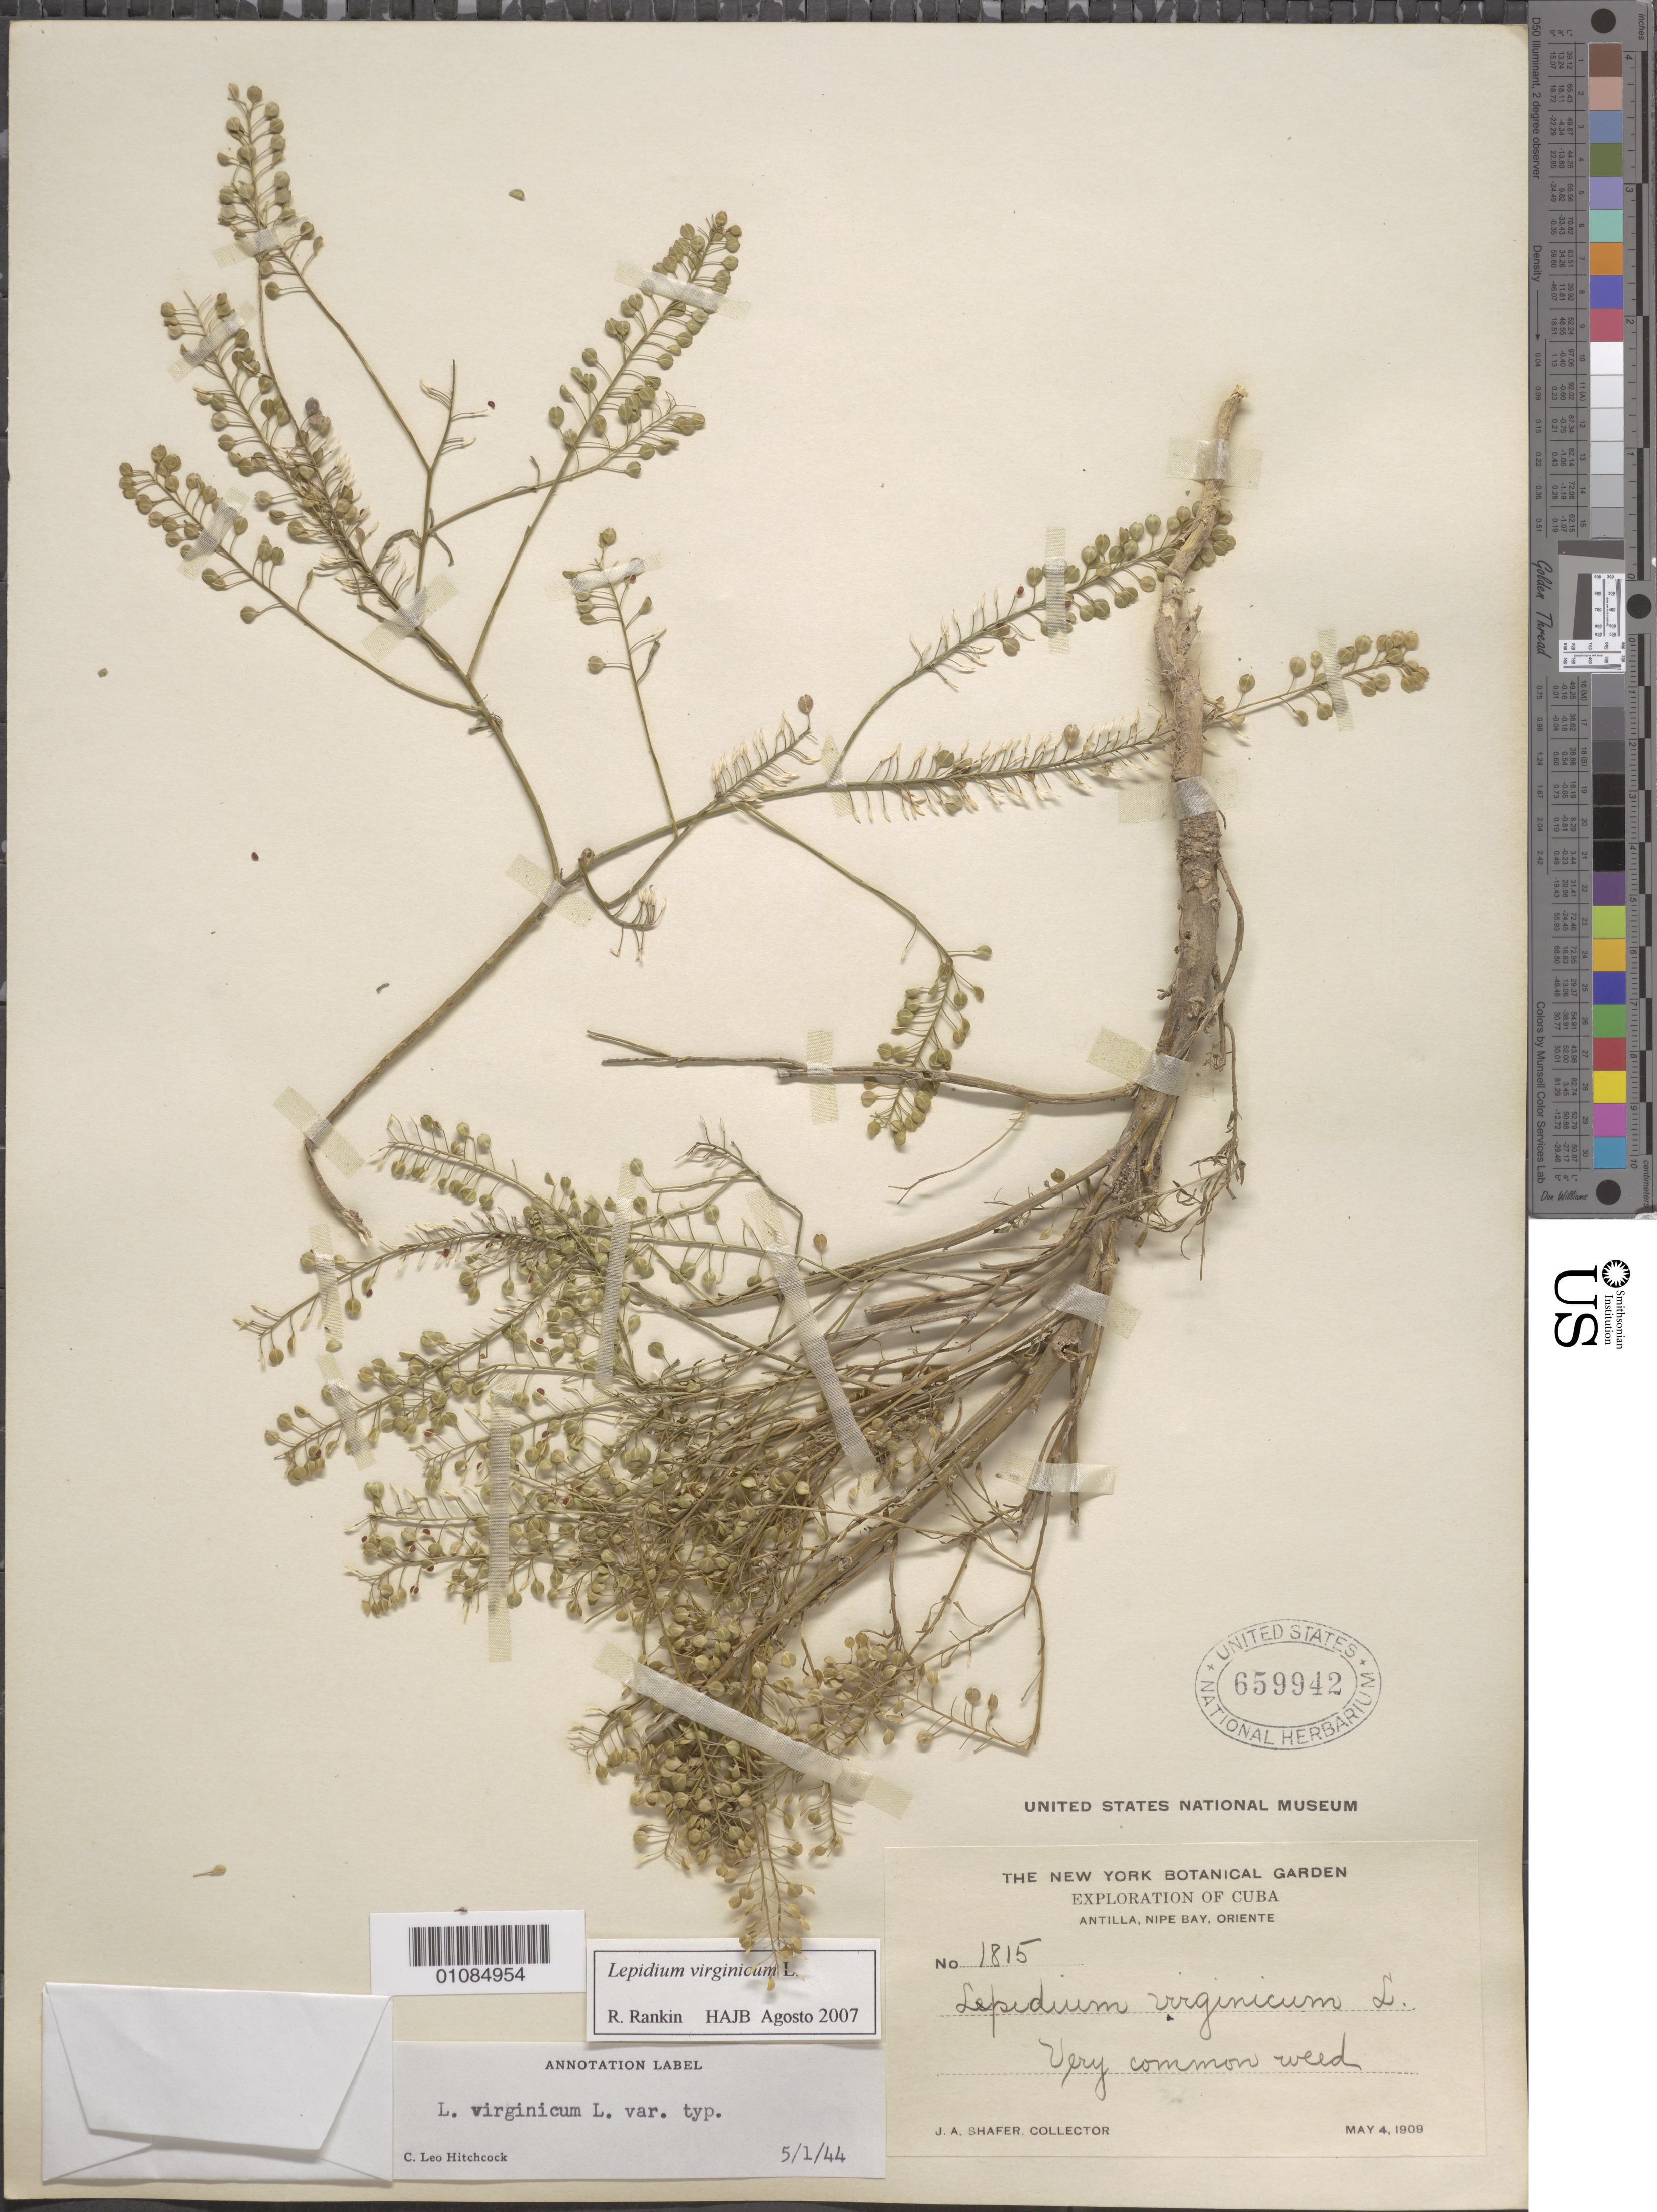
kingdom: Plantae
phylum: Tracheophyta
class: Magnoliopsida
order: Brassicales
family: Brassicaceae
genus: Lepidium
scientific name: Lepidium virginicum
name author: L.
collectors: J. A. Shafer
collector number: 1815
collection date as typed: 04 May 1909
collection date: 1909-05-04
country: Cuba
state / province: Holguín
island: Cuba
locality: Antilla, Nipe Bay, Oriente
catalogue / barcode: US 659942